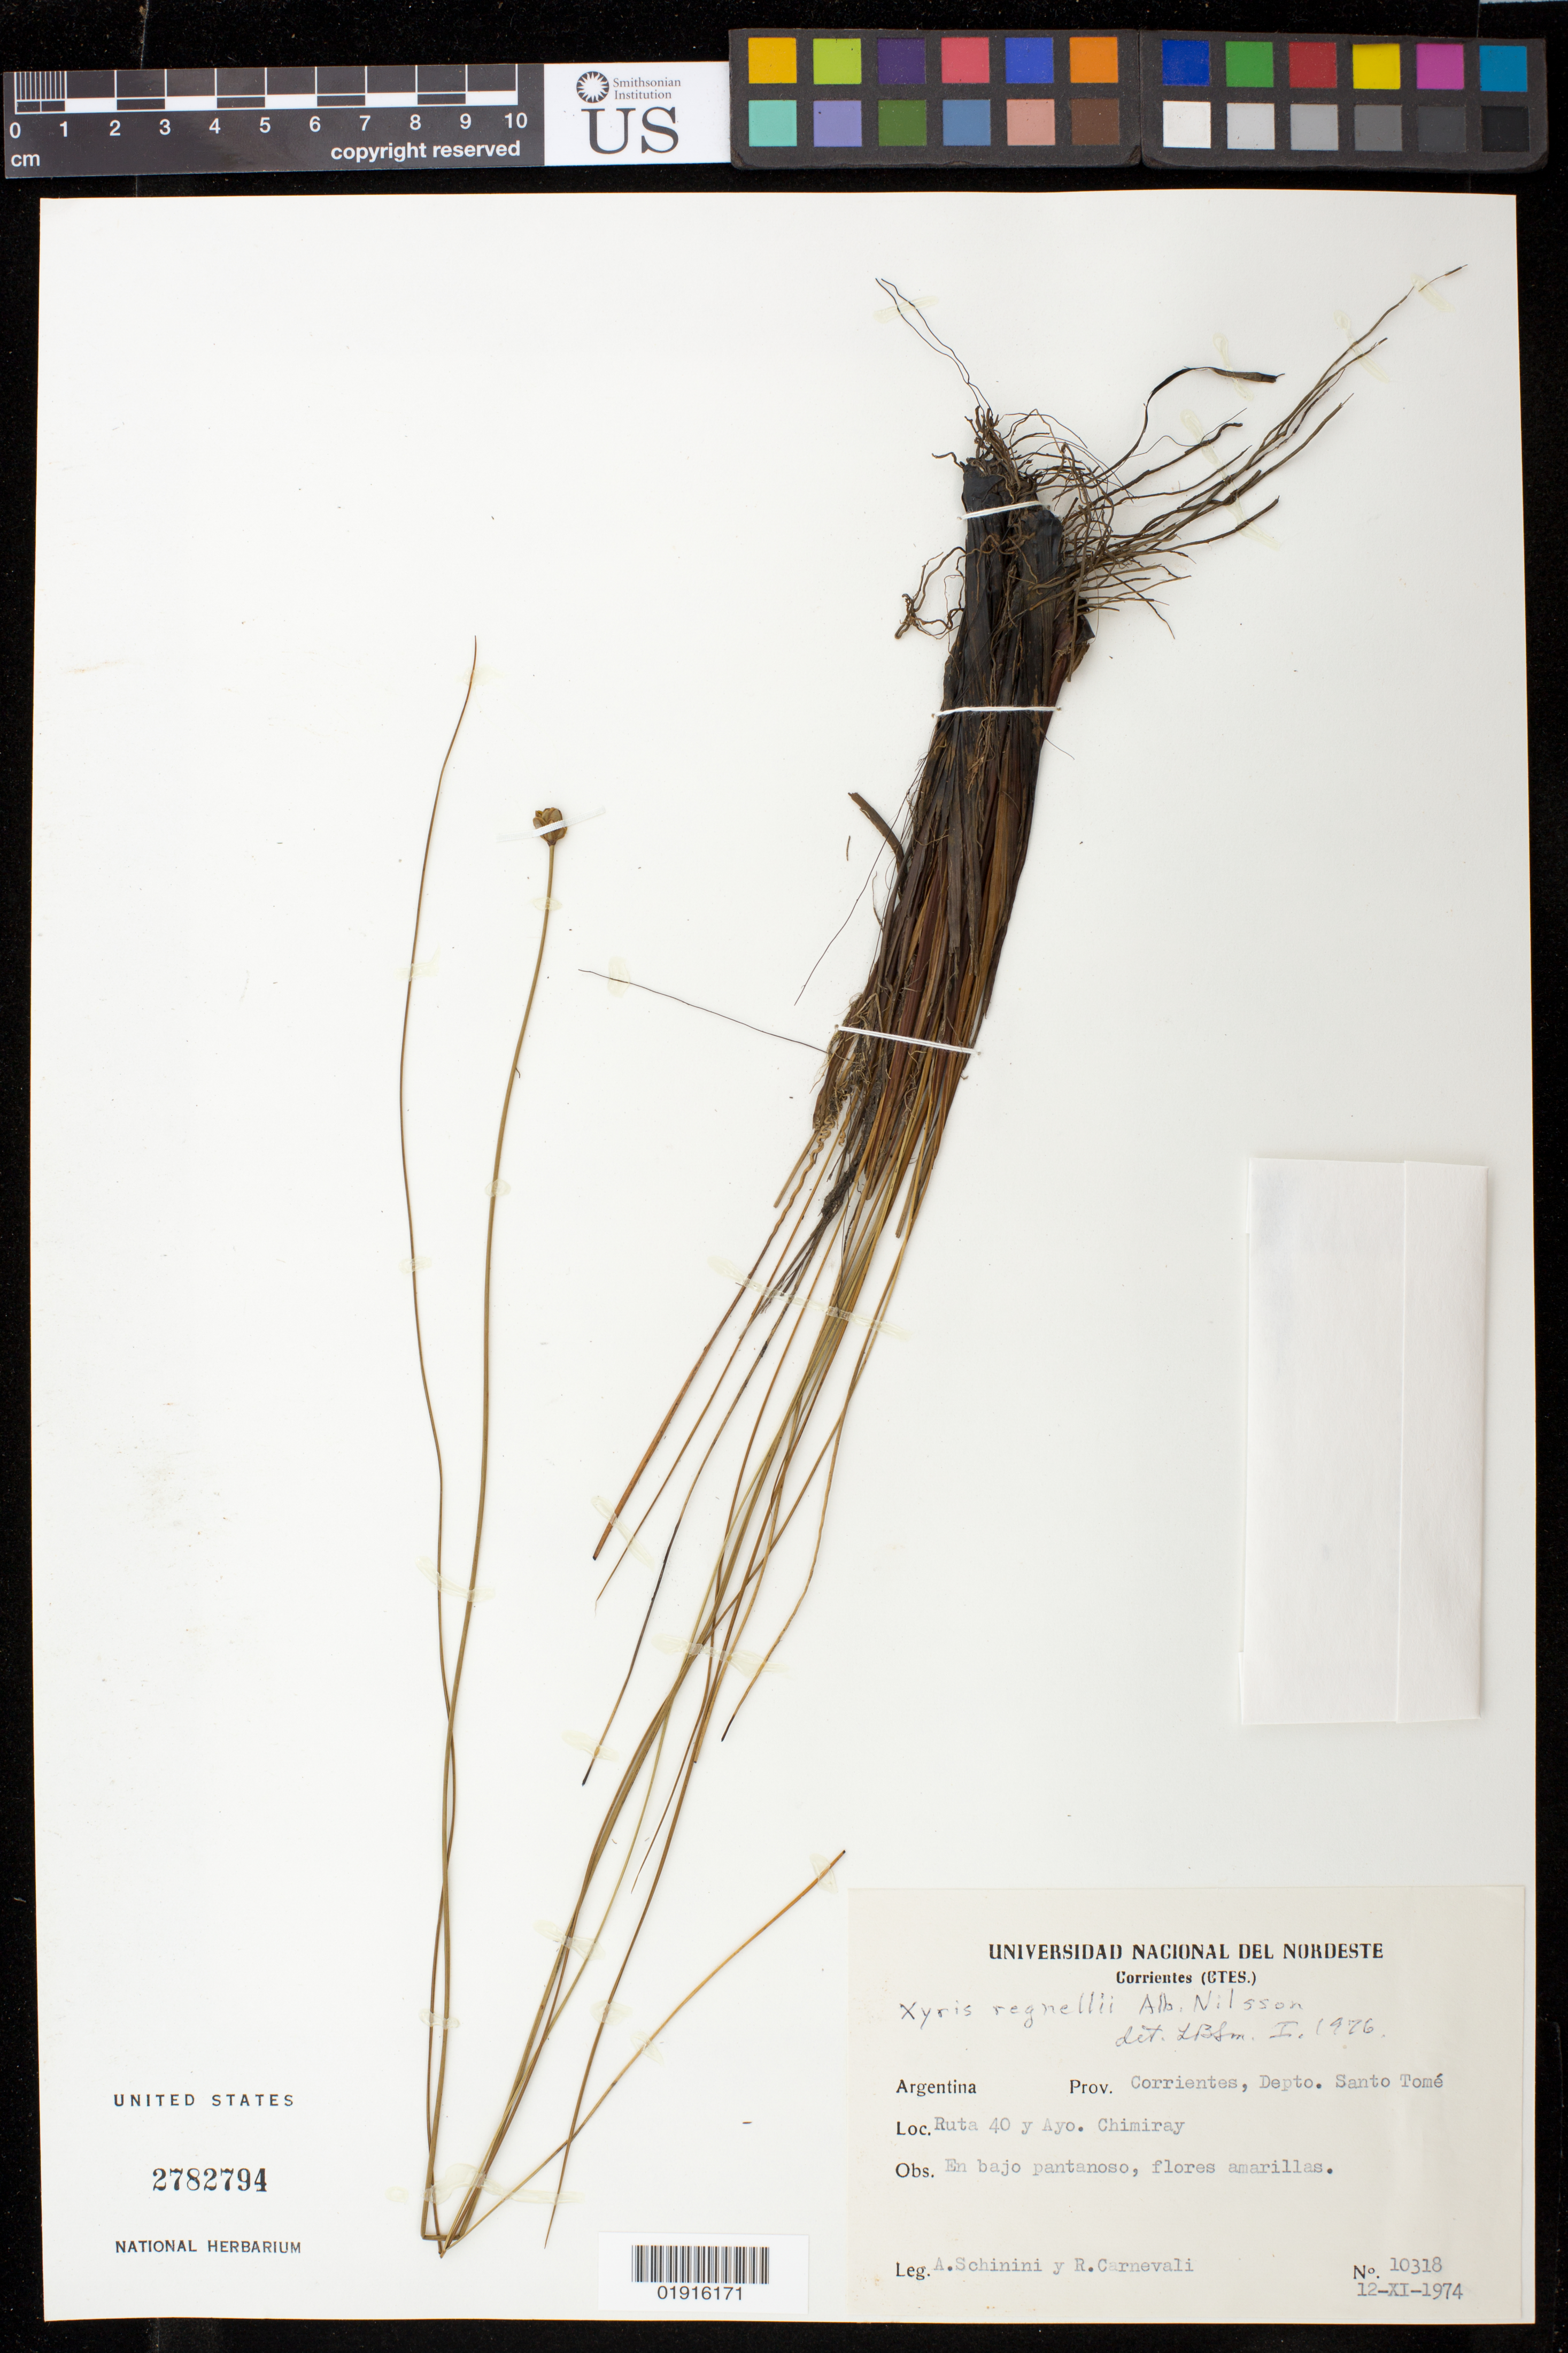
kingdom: Plantae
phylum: Tracheophyta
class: Liliopsida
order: Poales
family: Xyridaceae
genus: Xyris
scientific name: Xyris regnellii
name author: L.A. Nilsson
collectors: A. Schinini & R. Carnevali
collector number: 10318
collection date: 1974-11-12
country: Argentina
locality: Corrientes, Depto. Santa Tomé. Ruta 40 y Ayo. Chimiray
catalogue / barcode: US 2782794